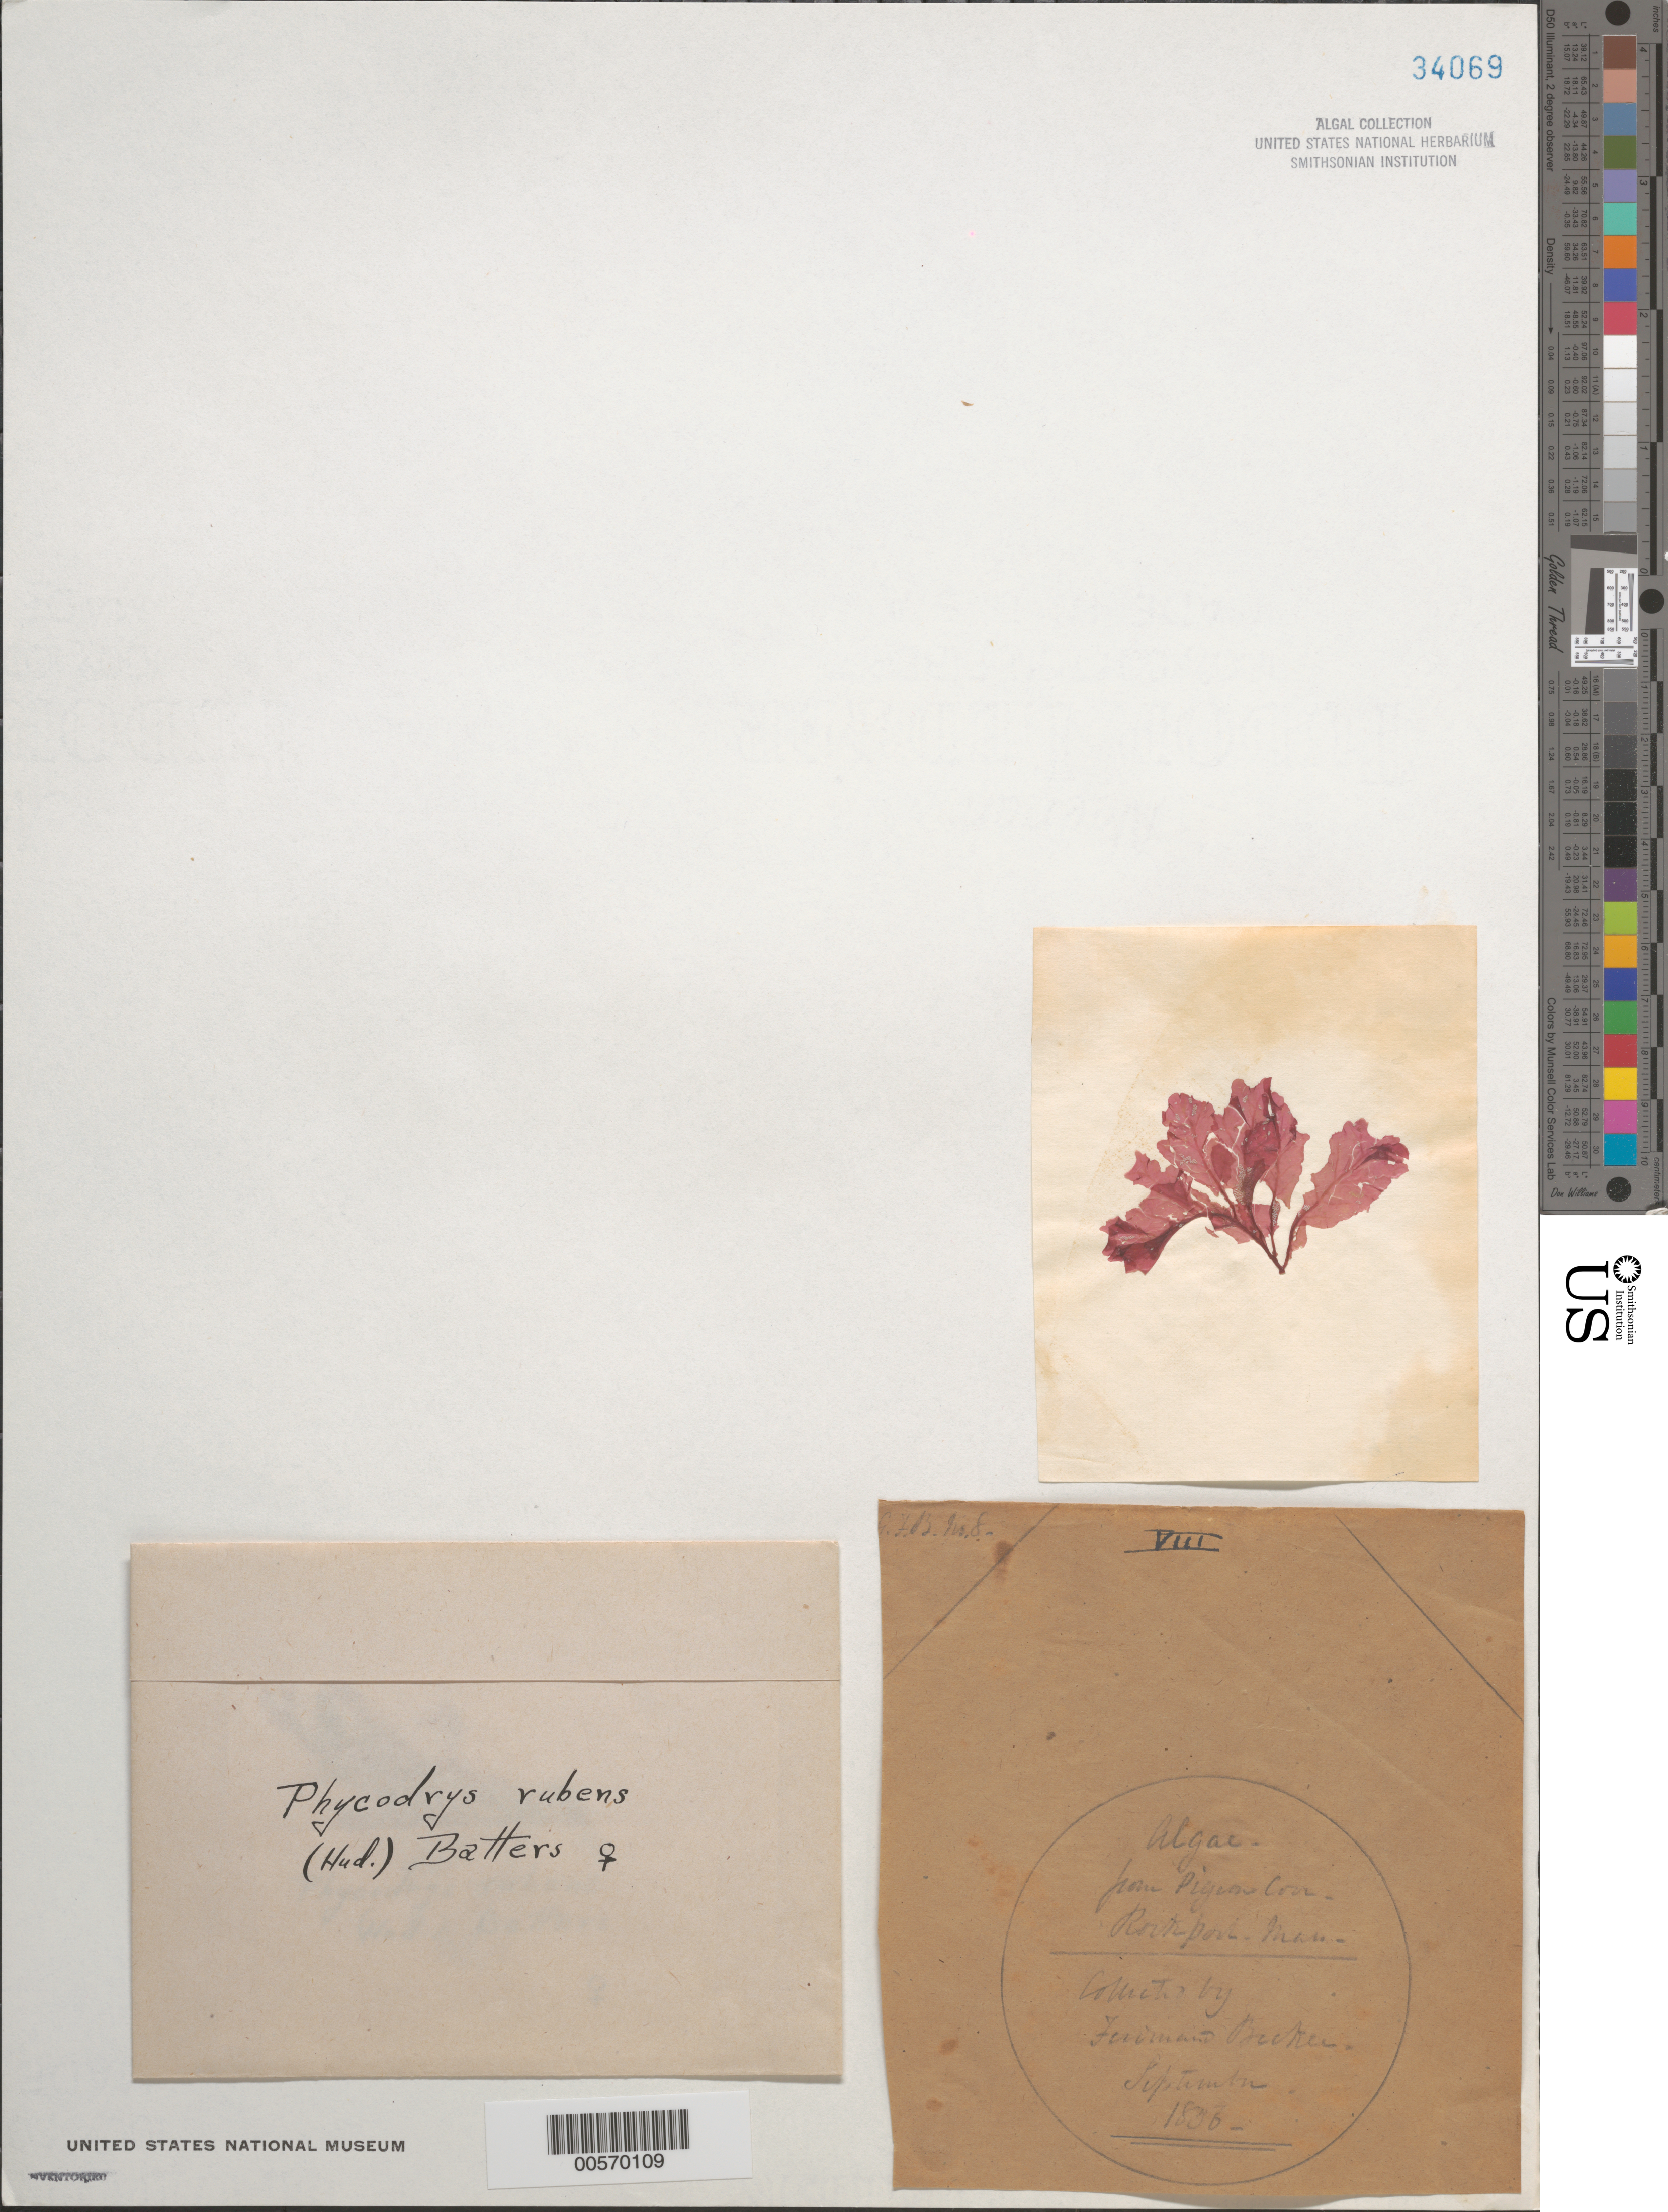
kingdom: Plantae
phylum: Rhodophyta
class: Florideophyceae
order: Ceramiales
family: Delesseriaceae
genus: Phycodrys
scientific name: Phycodrys rubens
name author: (L.) Batters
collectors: F. Becker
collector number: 87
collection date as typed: Sep 1856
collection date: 1856-09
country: United States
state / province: Massachusetts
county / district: Essex County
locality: Pigeon Cove, Rockport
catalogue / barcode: US 34069